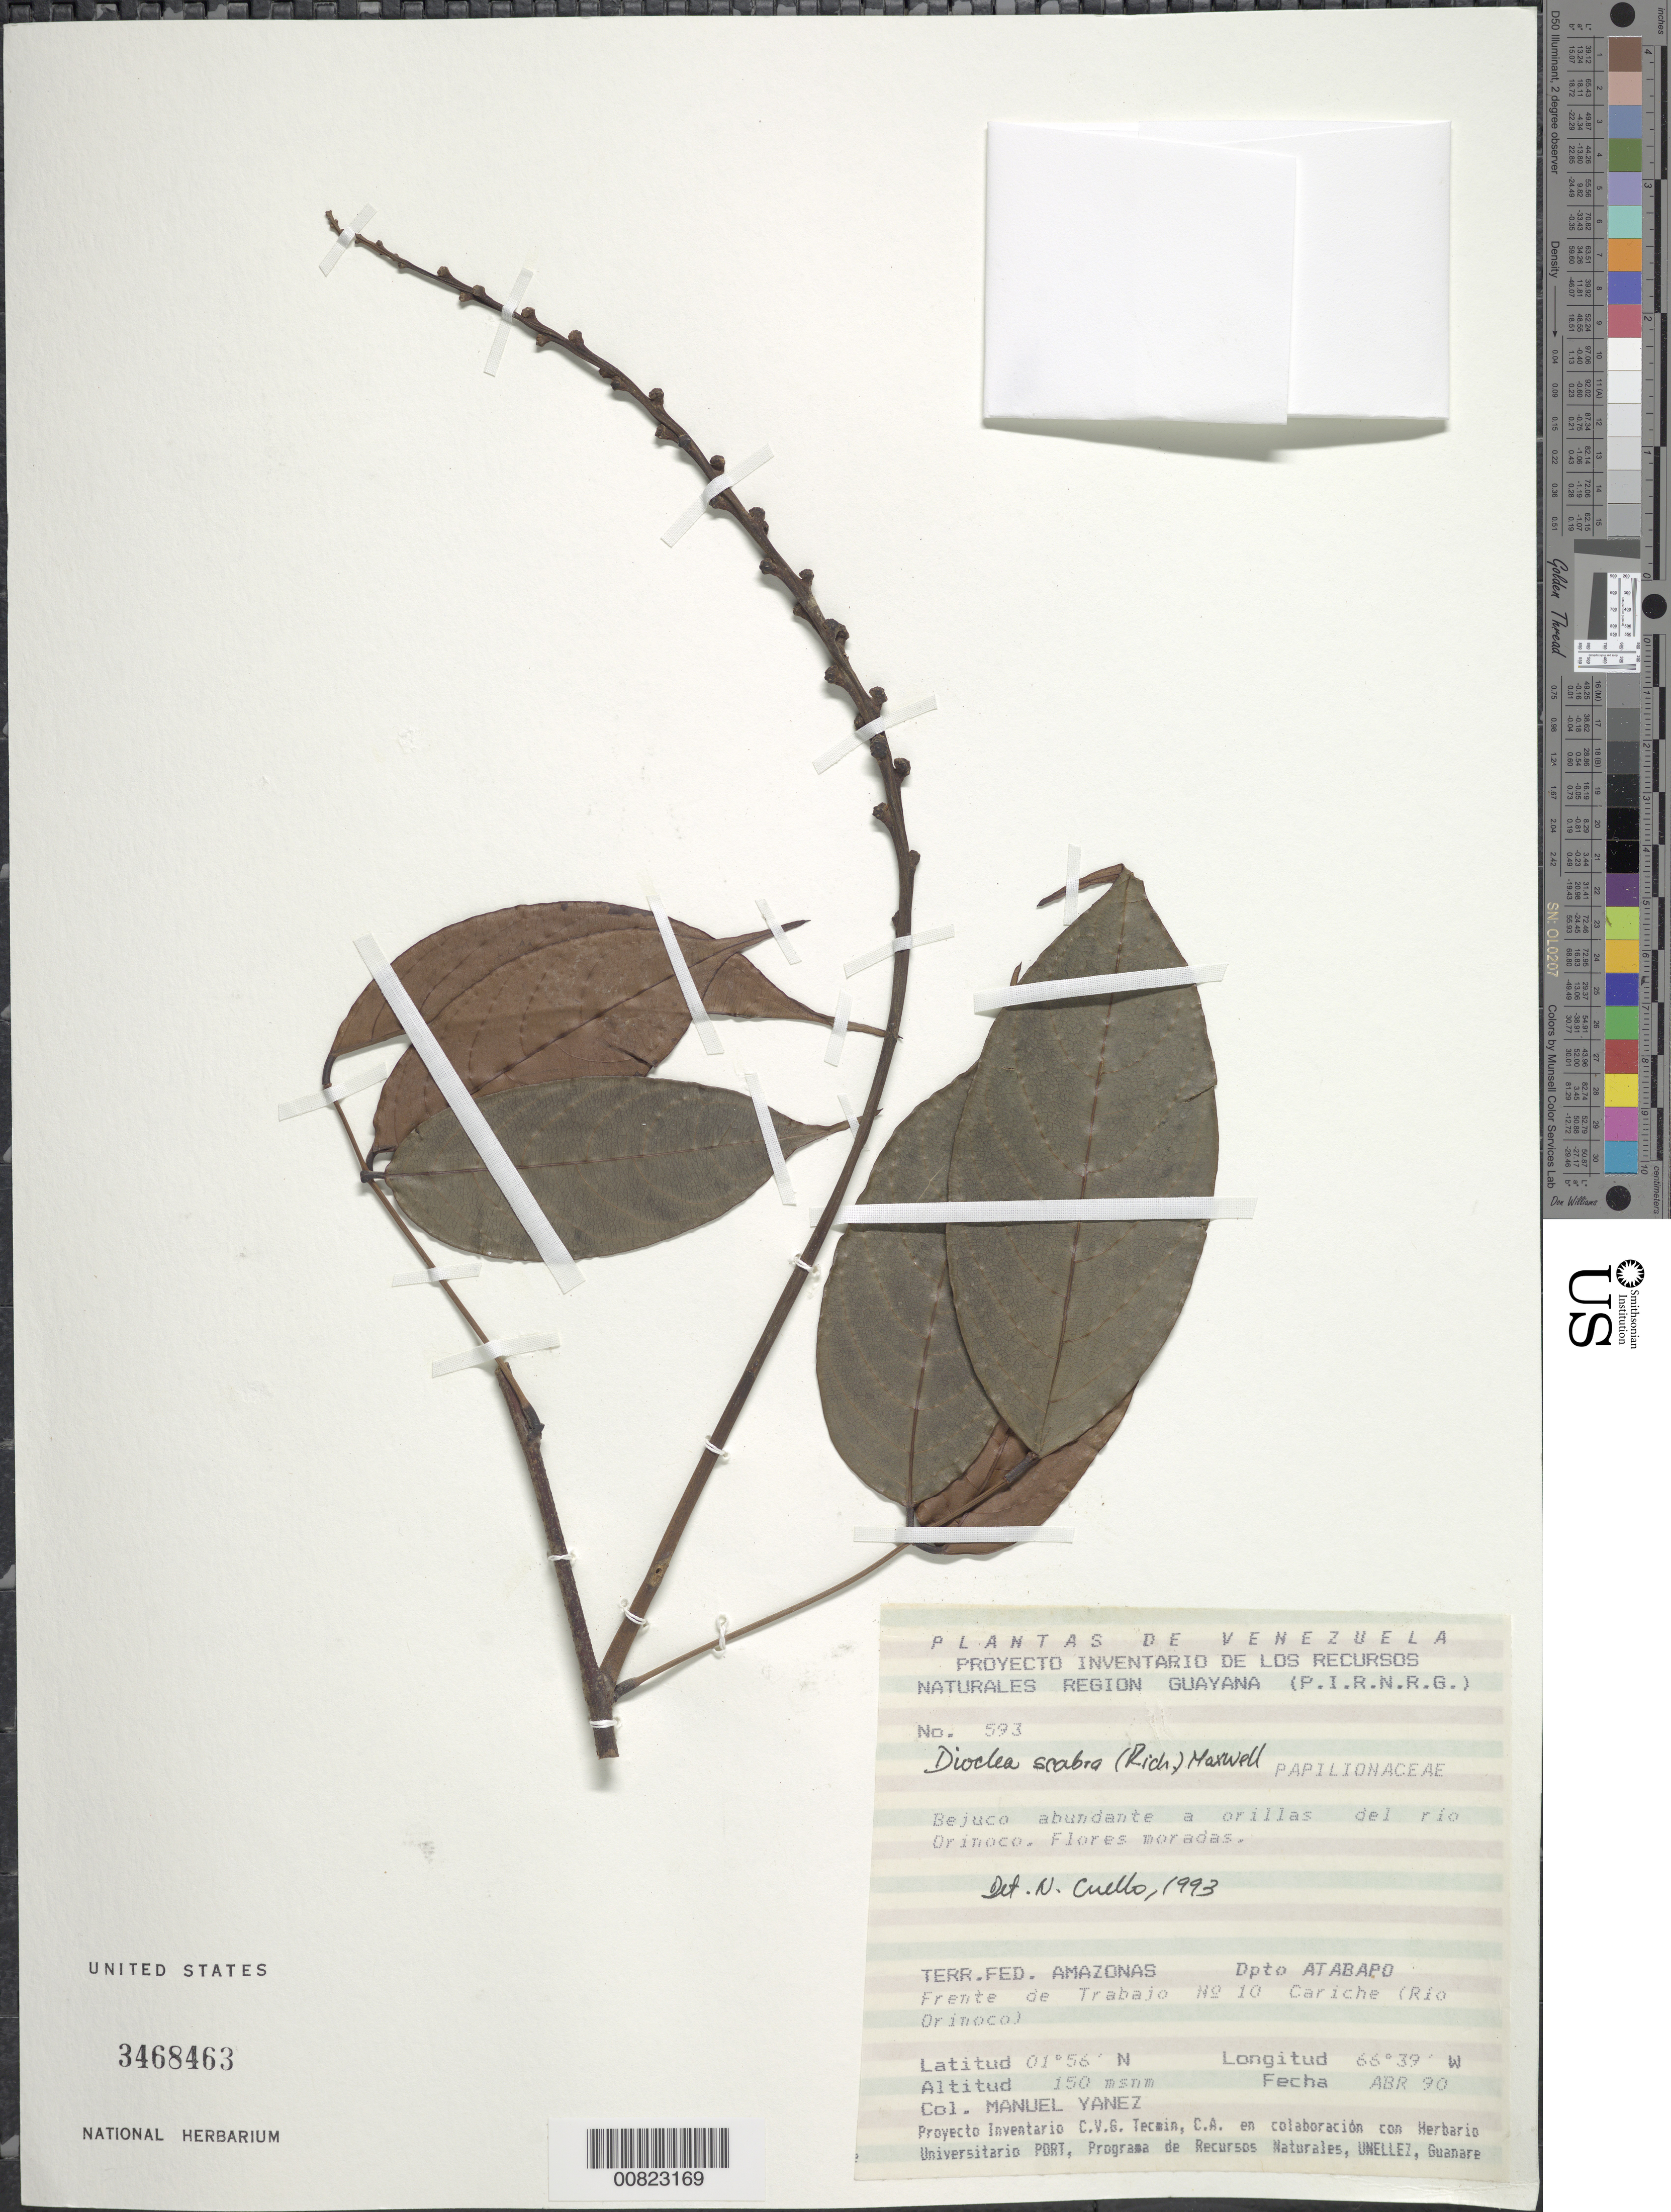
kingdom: Plantae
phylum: Tracheophyta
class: Magnoliopsida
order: Fabales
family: Fabaceae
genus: Macropsychanthus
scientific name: Macropsychanthus scaber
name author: (Rich.) L.P. Queiroz & Snak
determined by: Strong, Mark T., (BOT), Smithsonian Institution - National Museum of Natural History (UNITED STATES)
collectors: M. Yanez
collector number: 593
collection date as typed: Apr-90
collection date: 1990-04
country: Venezuela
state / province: Amazonas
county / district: Atabapo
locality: Frente de Trabajo no. 10 Cariche (Río Orinoco)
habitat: Riverbank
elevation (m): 150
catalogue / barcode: US 3468463